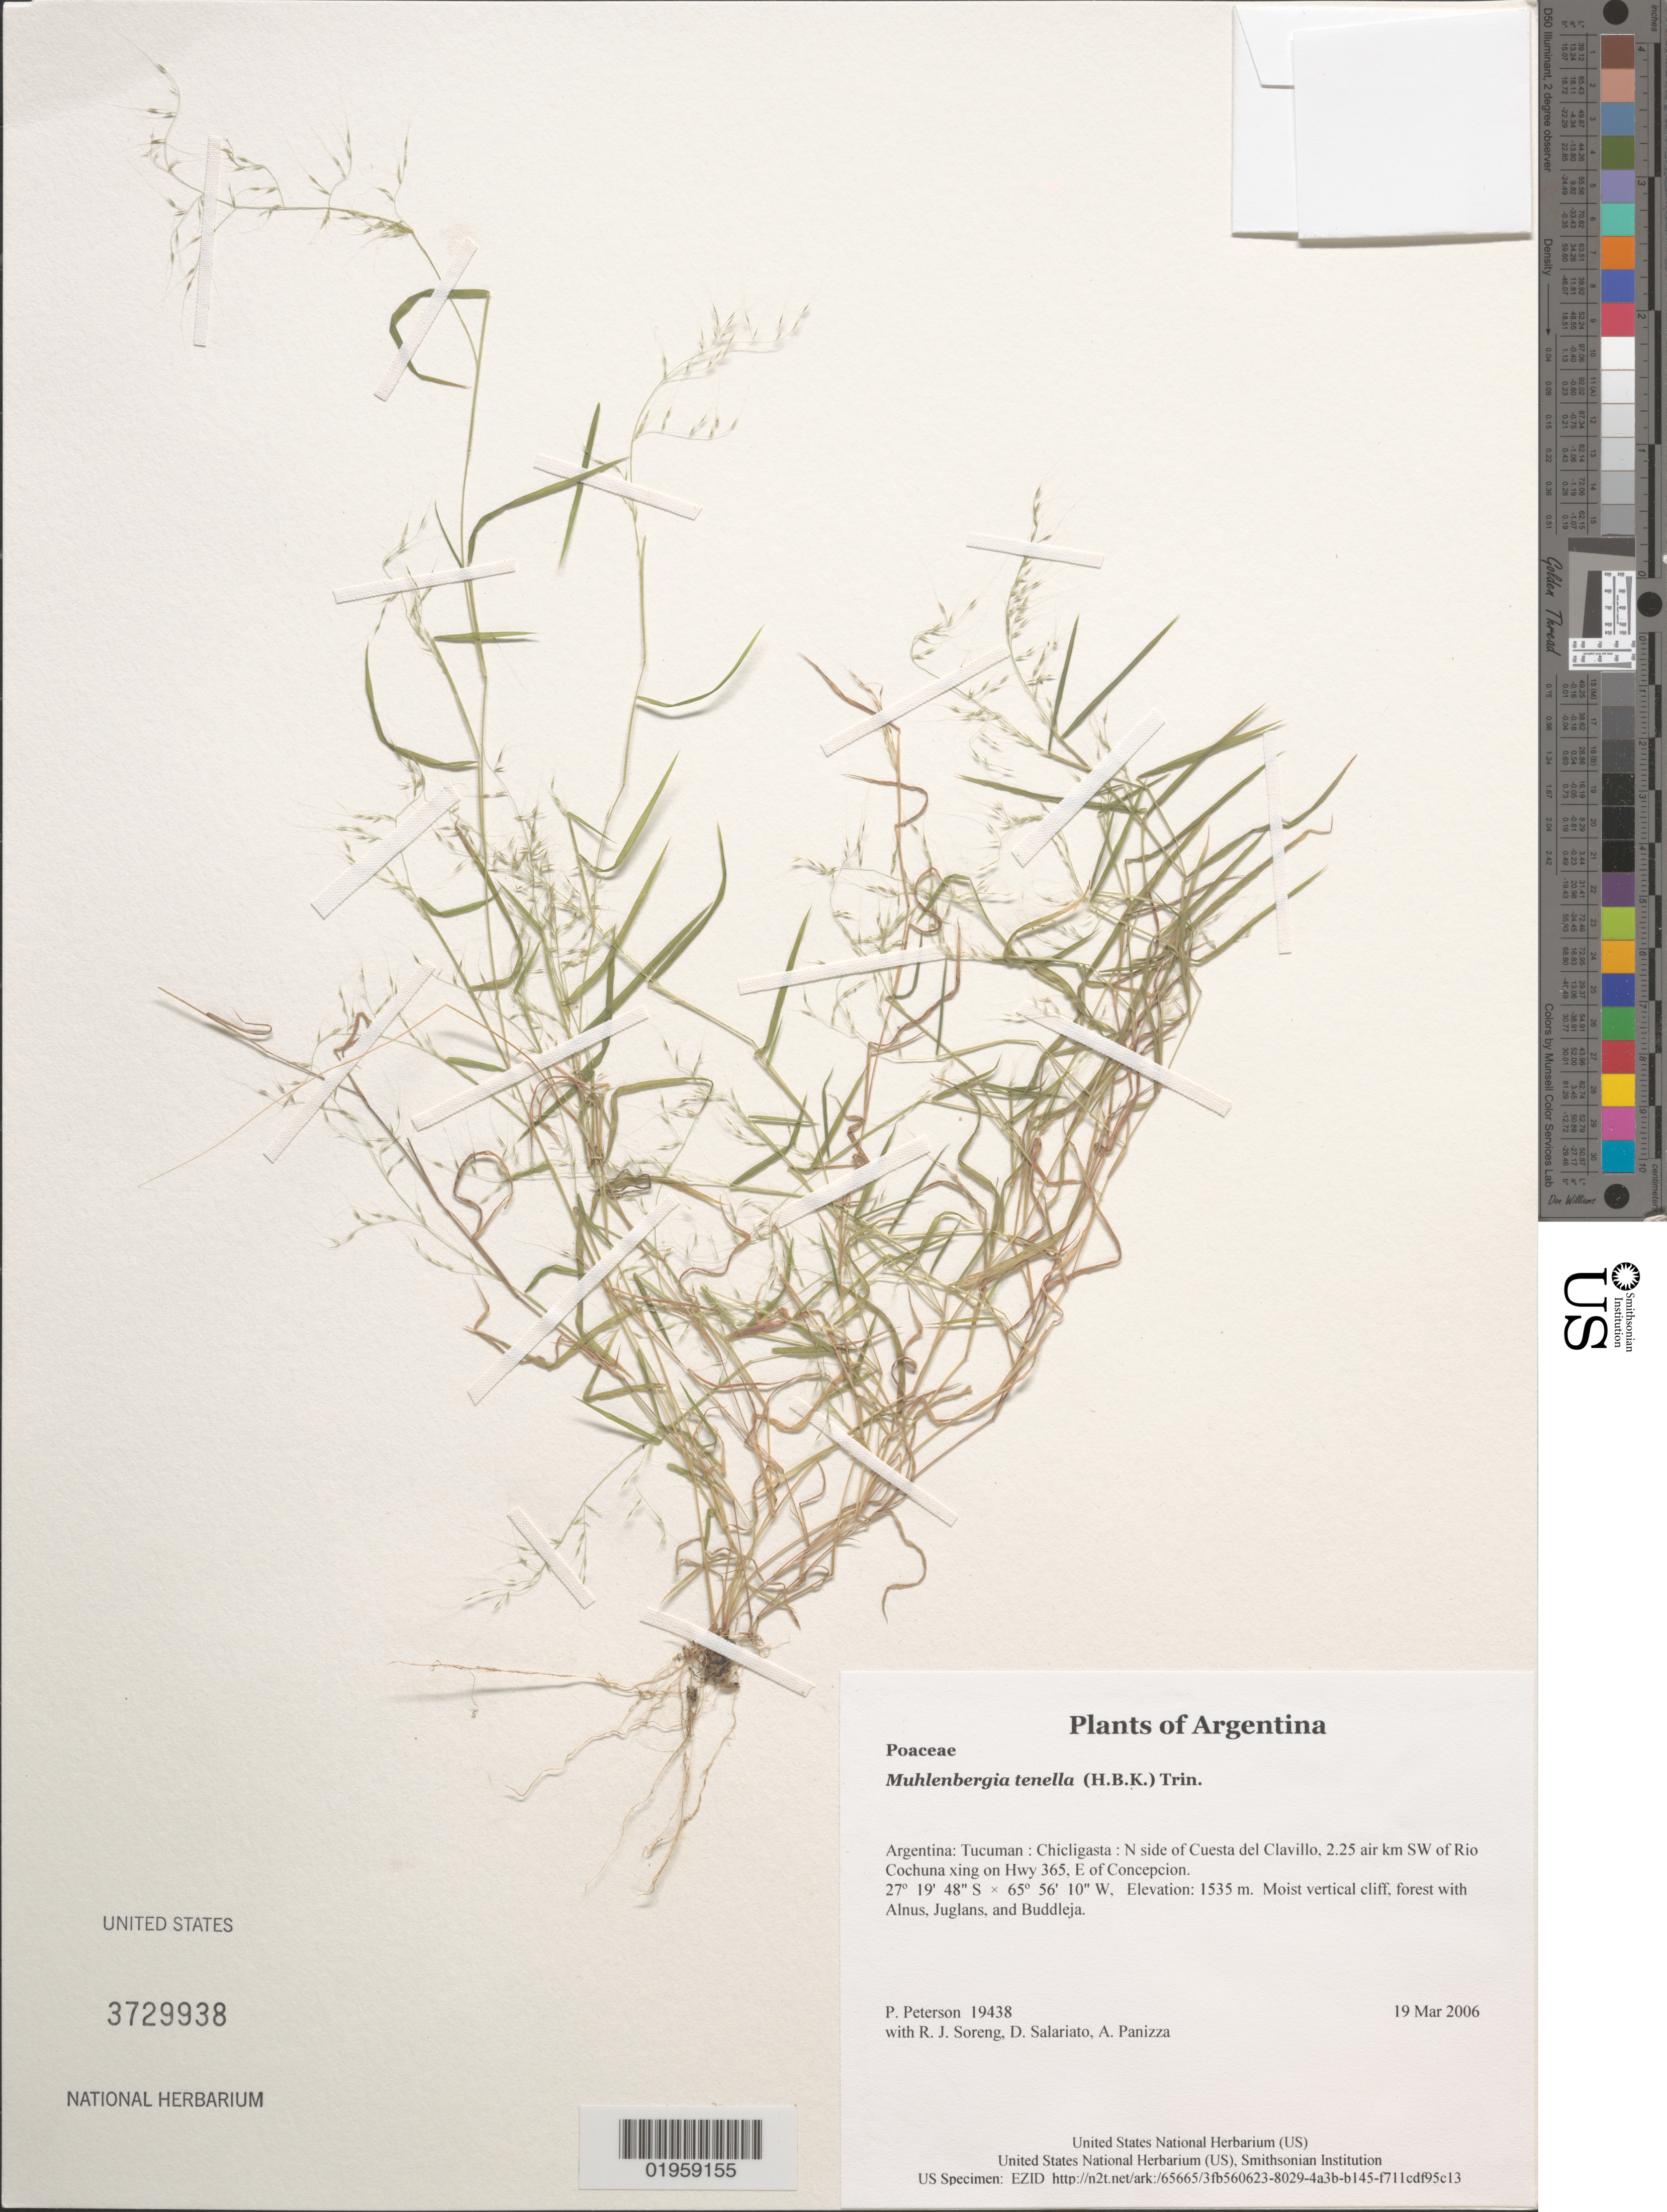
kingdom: Plantae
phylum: Tracheophyta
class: Liliopsida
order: Poales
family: Poaceae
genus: Muhlenbergia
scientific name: Muhlenbergia tenella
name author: (Kunth) Trin.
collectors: P. M. Peterson, R. J. Soreng, D. Salariato & A. Panizza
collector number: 19438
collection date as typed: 19 Mar 2006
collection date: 2006-03-19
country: Argentina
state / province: Tucuman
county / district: Chicligasta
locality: N side of Cuesta del Clavillo, 2.25 air km SW of Rio Cochuna xing on Hwy 365, E of Concepcion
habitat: Moist vertical cliff, forest with Alnus, Juglans, and Buddleja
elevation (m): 1535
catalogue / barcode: US 3729938